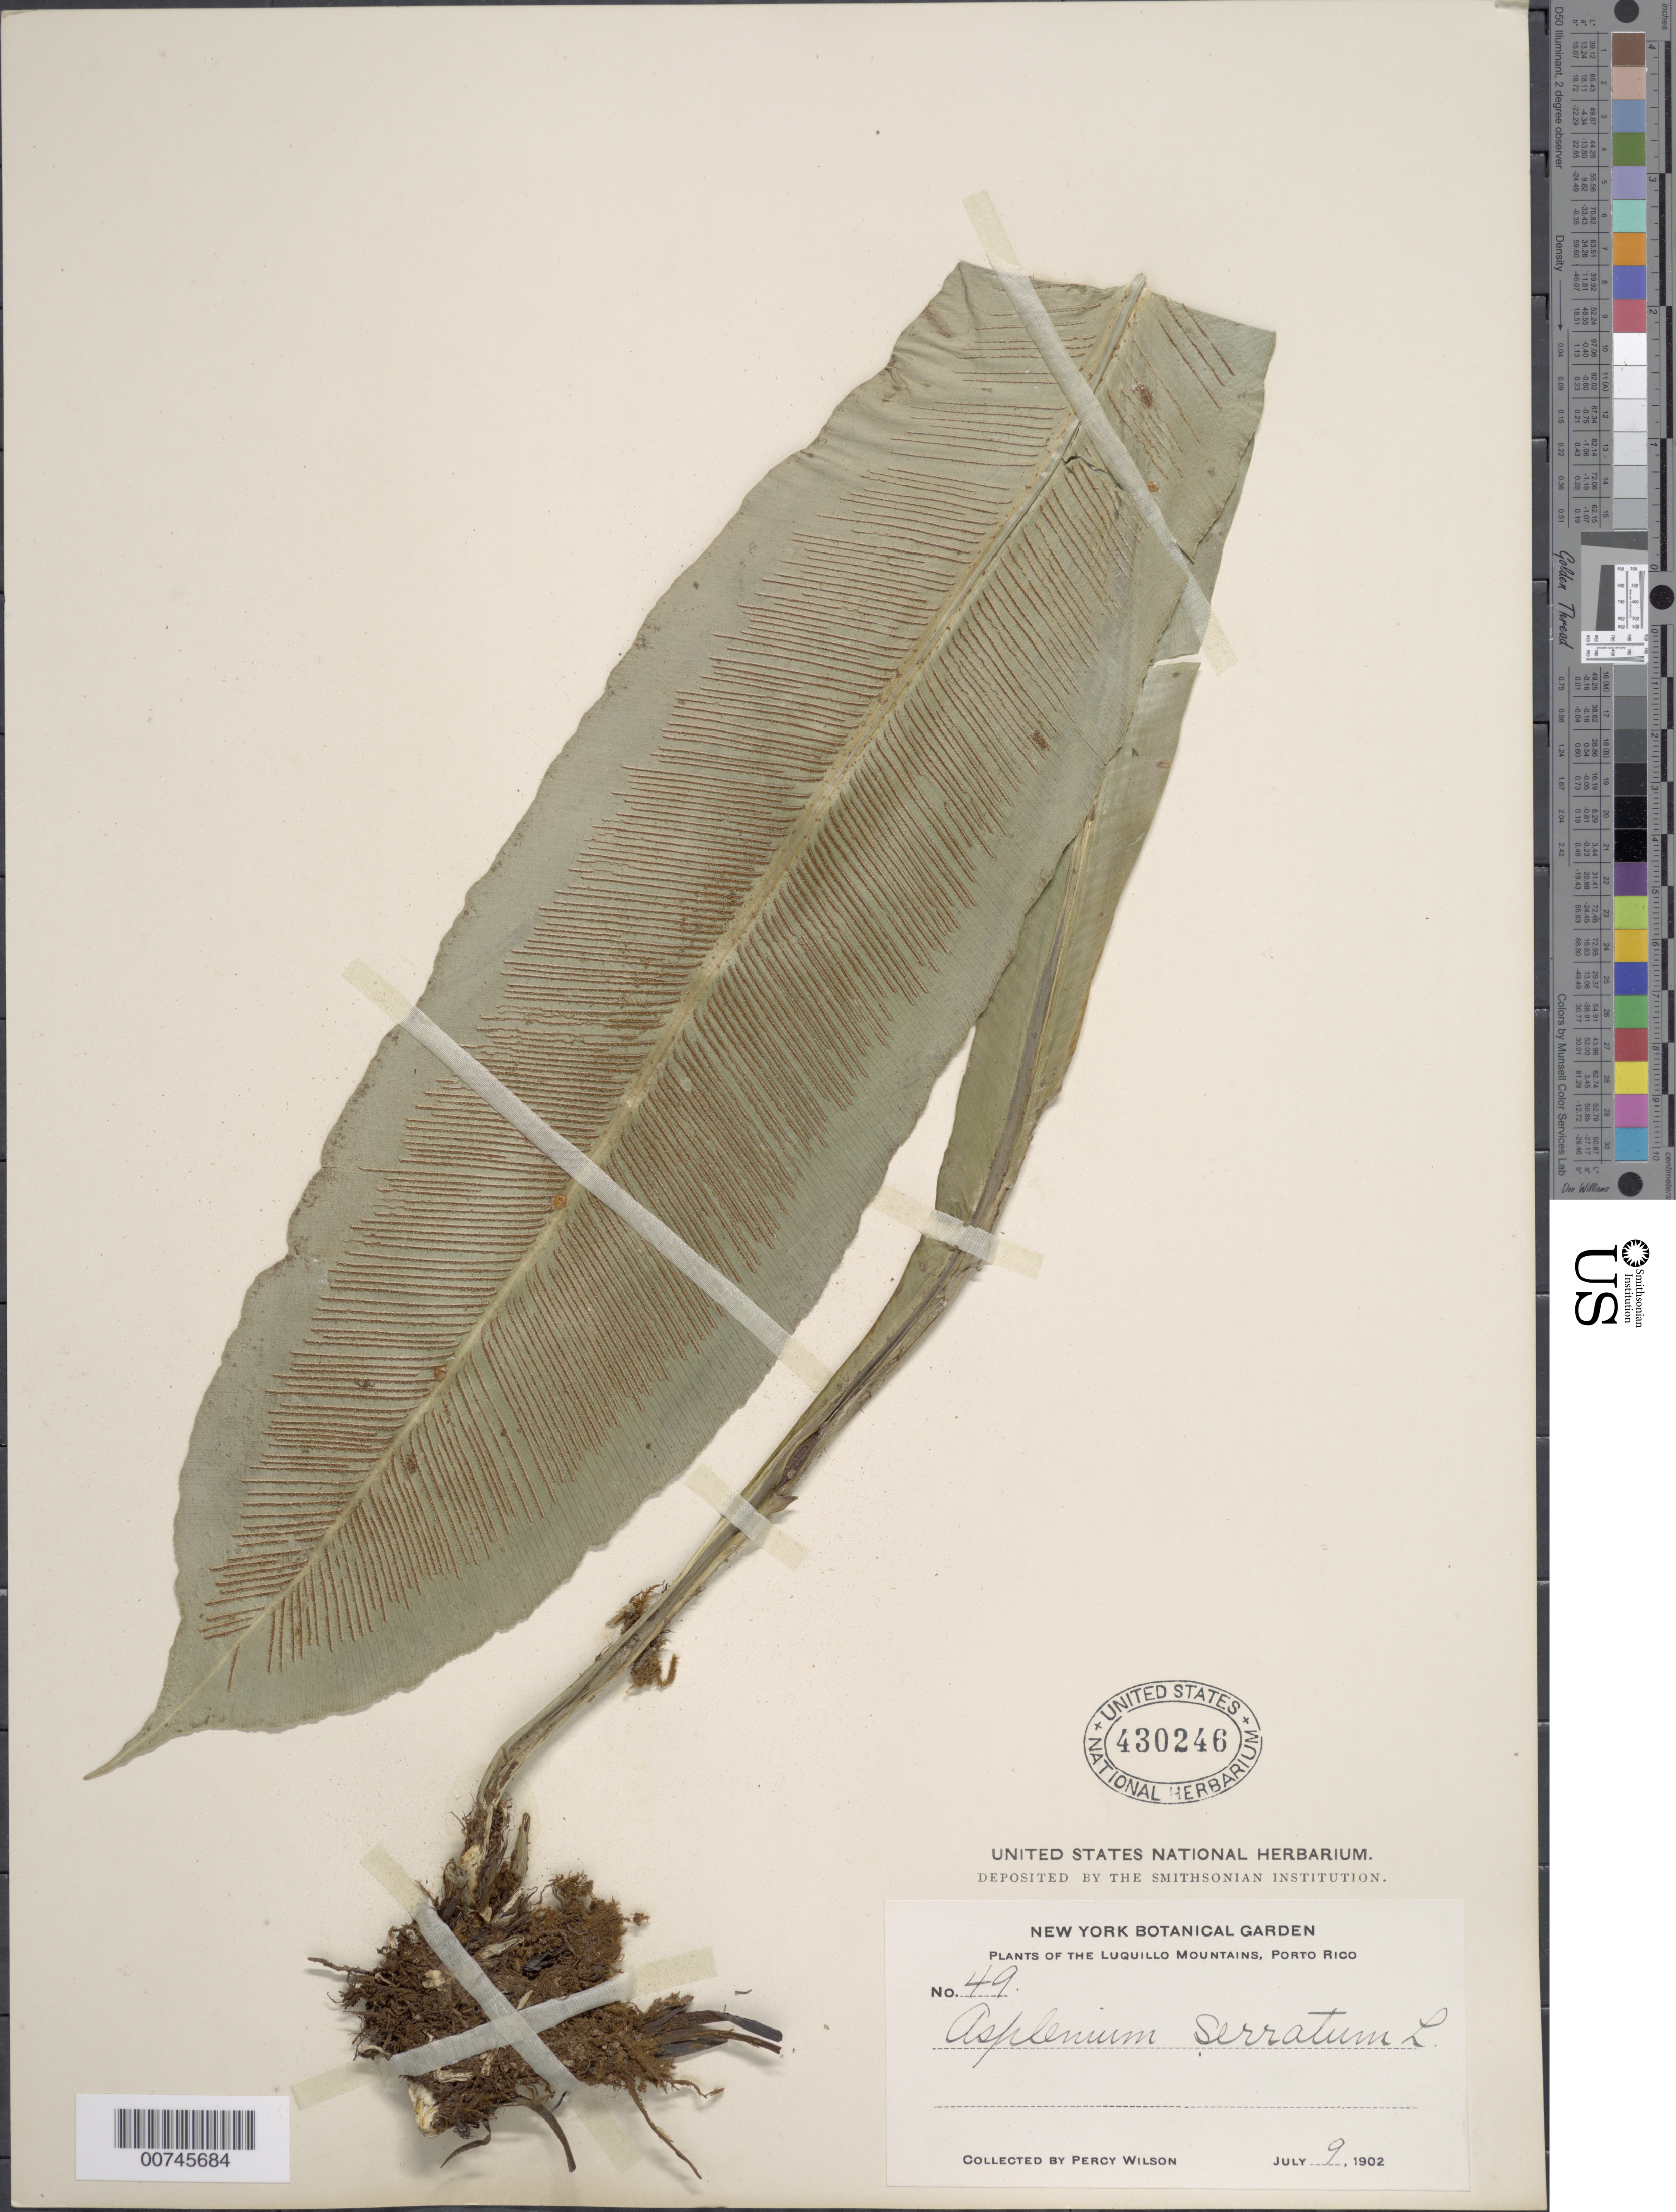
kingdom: Plantae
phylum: Tracheophyta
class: Polypodiopsida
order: Polypodiales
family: Aspleniaceae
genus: Asplenium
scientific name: Asplenium serratum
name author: L.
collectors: P. Wilson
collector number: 49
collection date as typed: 09 Jul 1902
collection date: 1902-07-09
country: Puerto Rico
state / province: Luquillo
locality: Luquillo Mountains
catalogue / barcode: US 430246